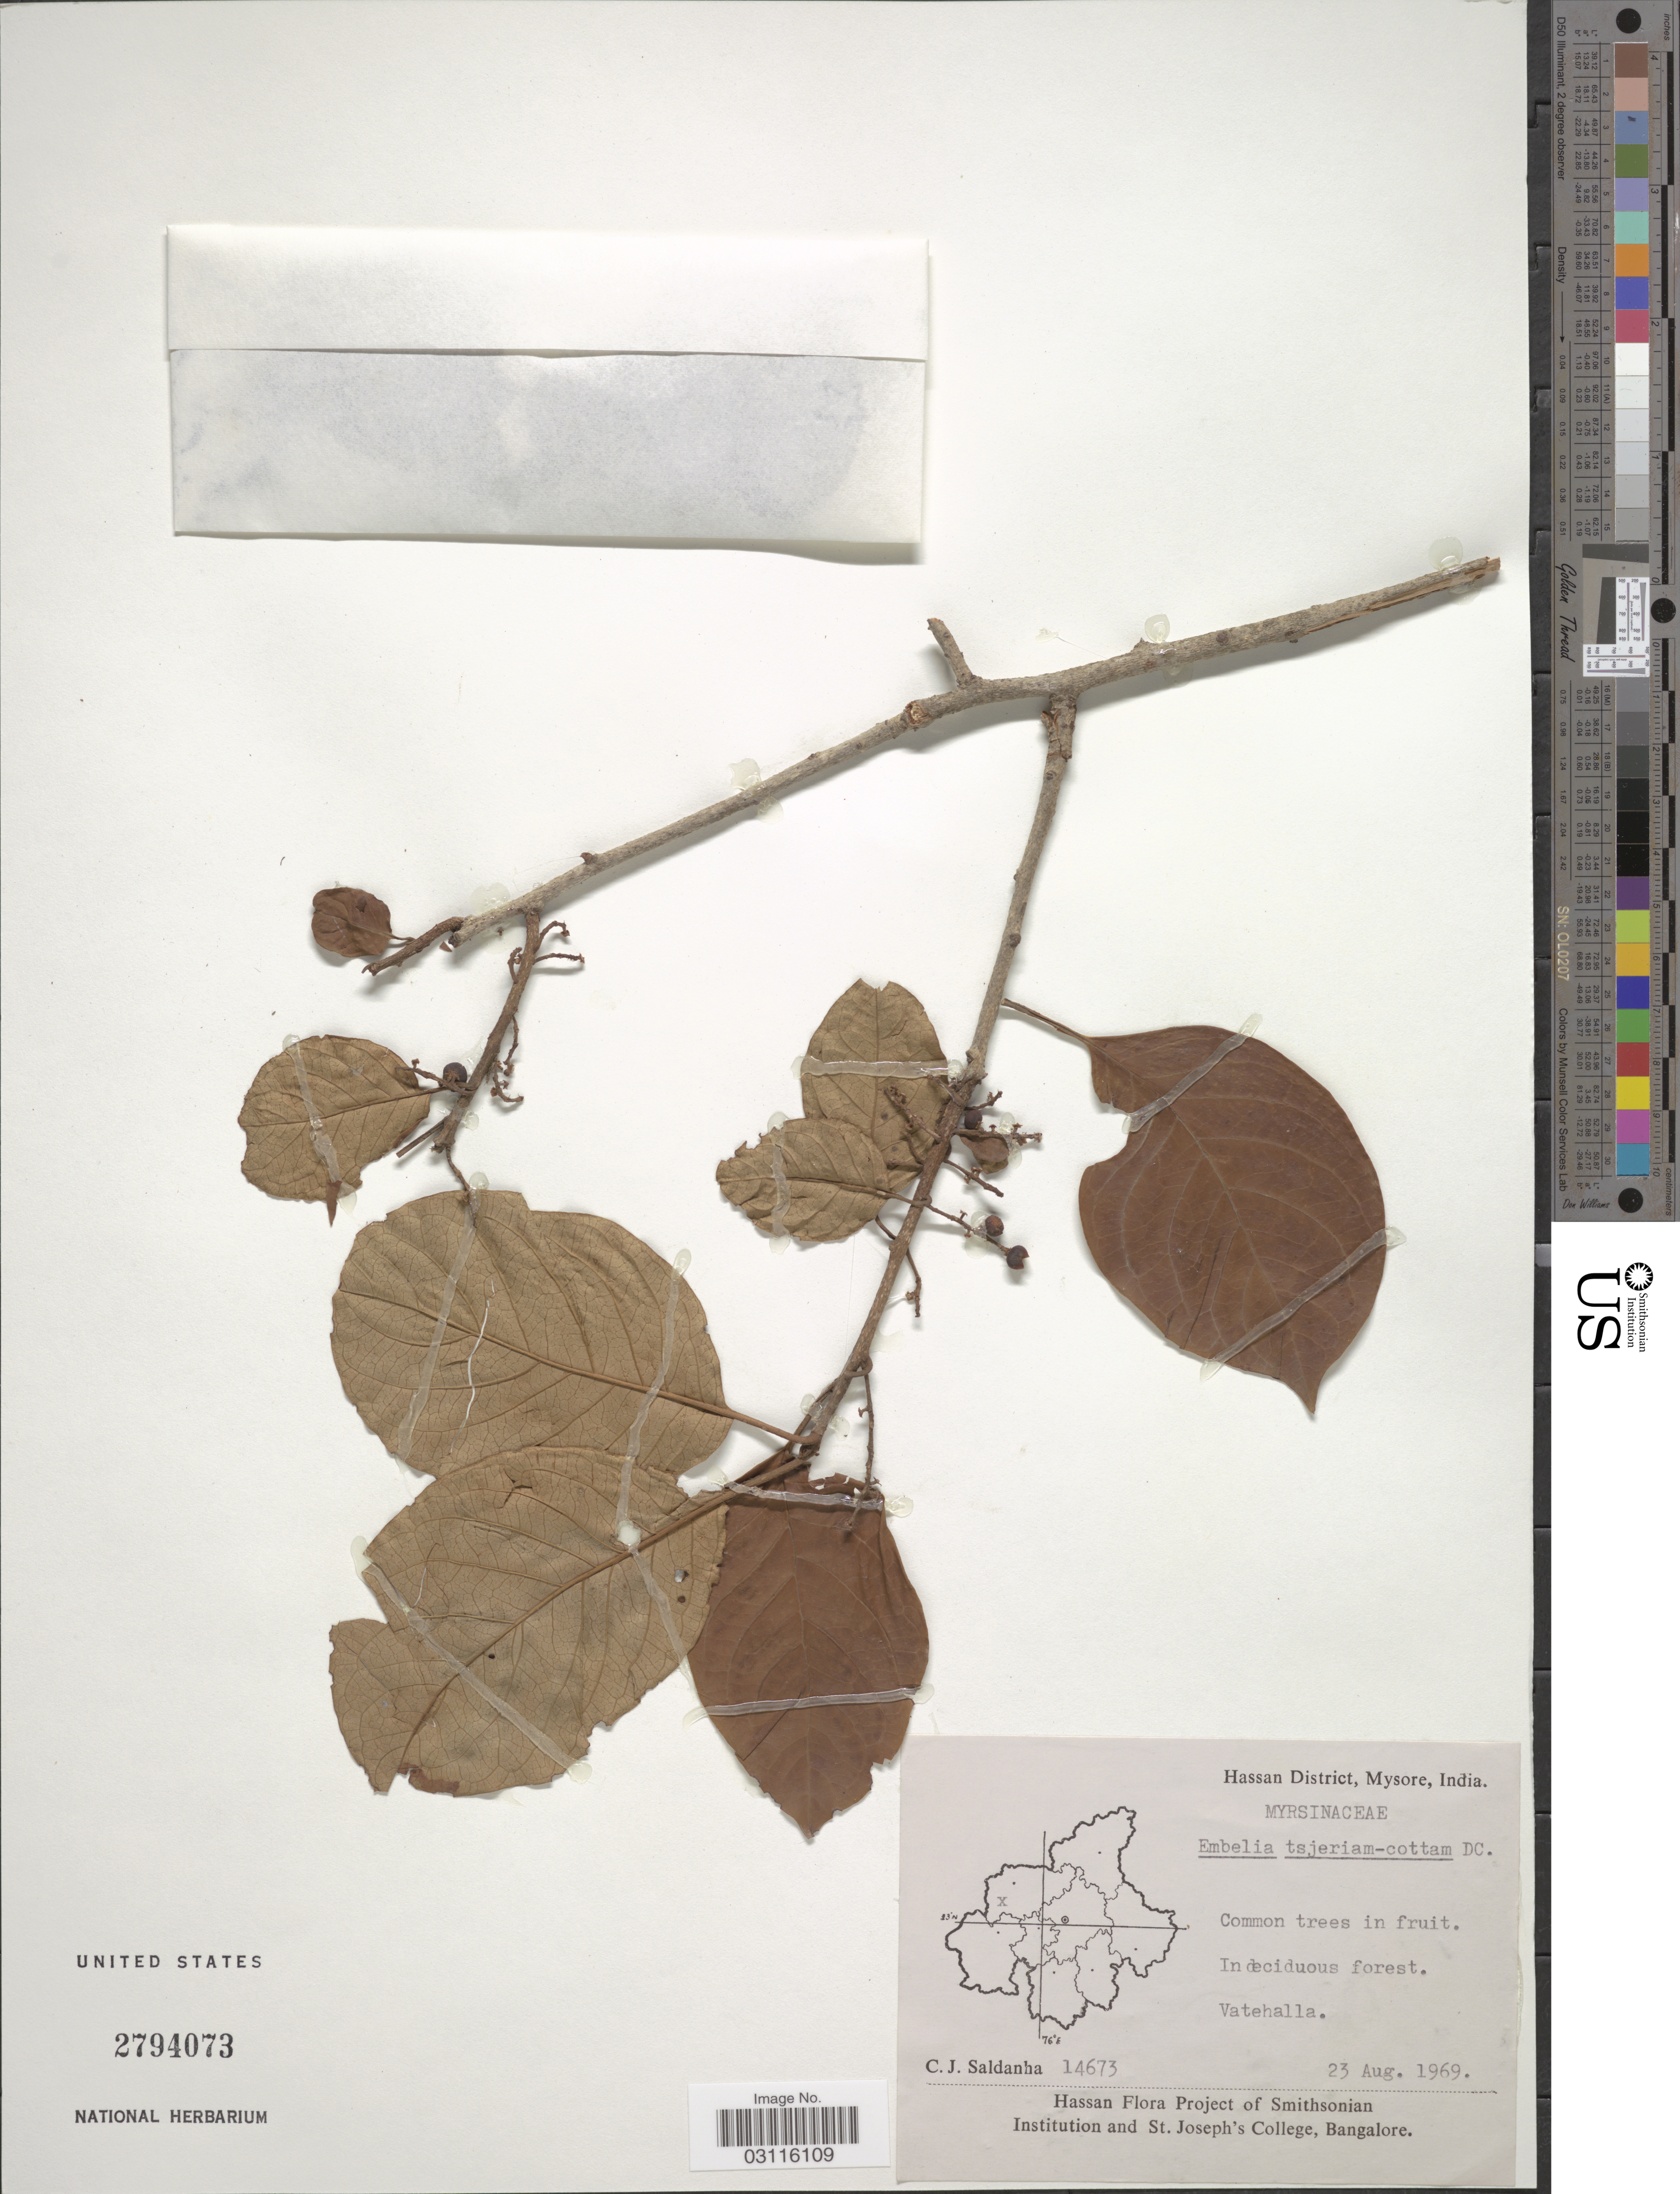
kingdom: Plantae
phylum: Tracheophyta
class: Magnoliopsida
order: Ericales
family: Primulaceae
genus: Embelia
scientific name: Embelia tsjeriam-cottam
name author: (Roem. & Schult.) A. DC.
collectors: C. J. Saldanha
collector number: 14673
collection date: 1969-08-23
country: India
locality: Hassan District, Mysore, Vatehalla.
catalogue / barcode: US 2794073